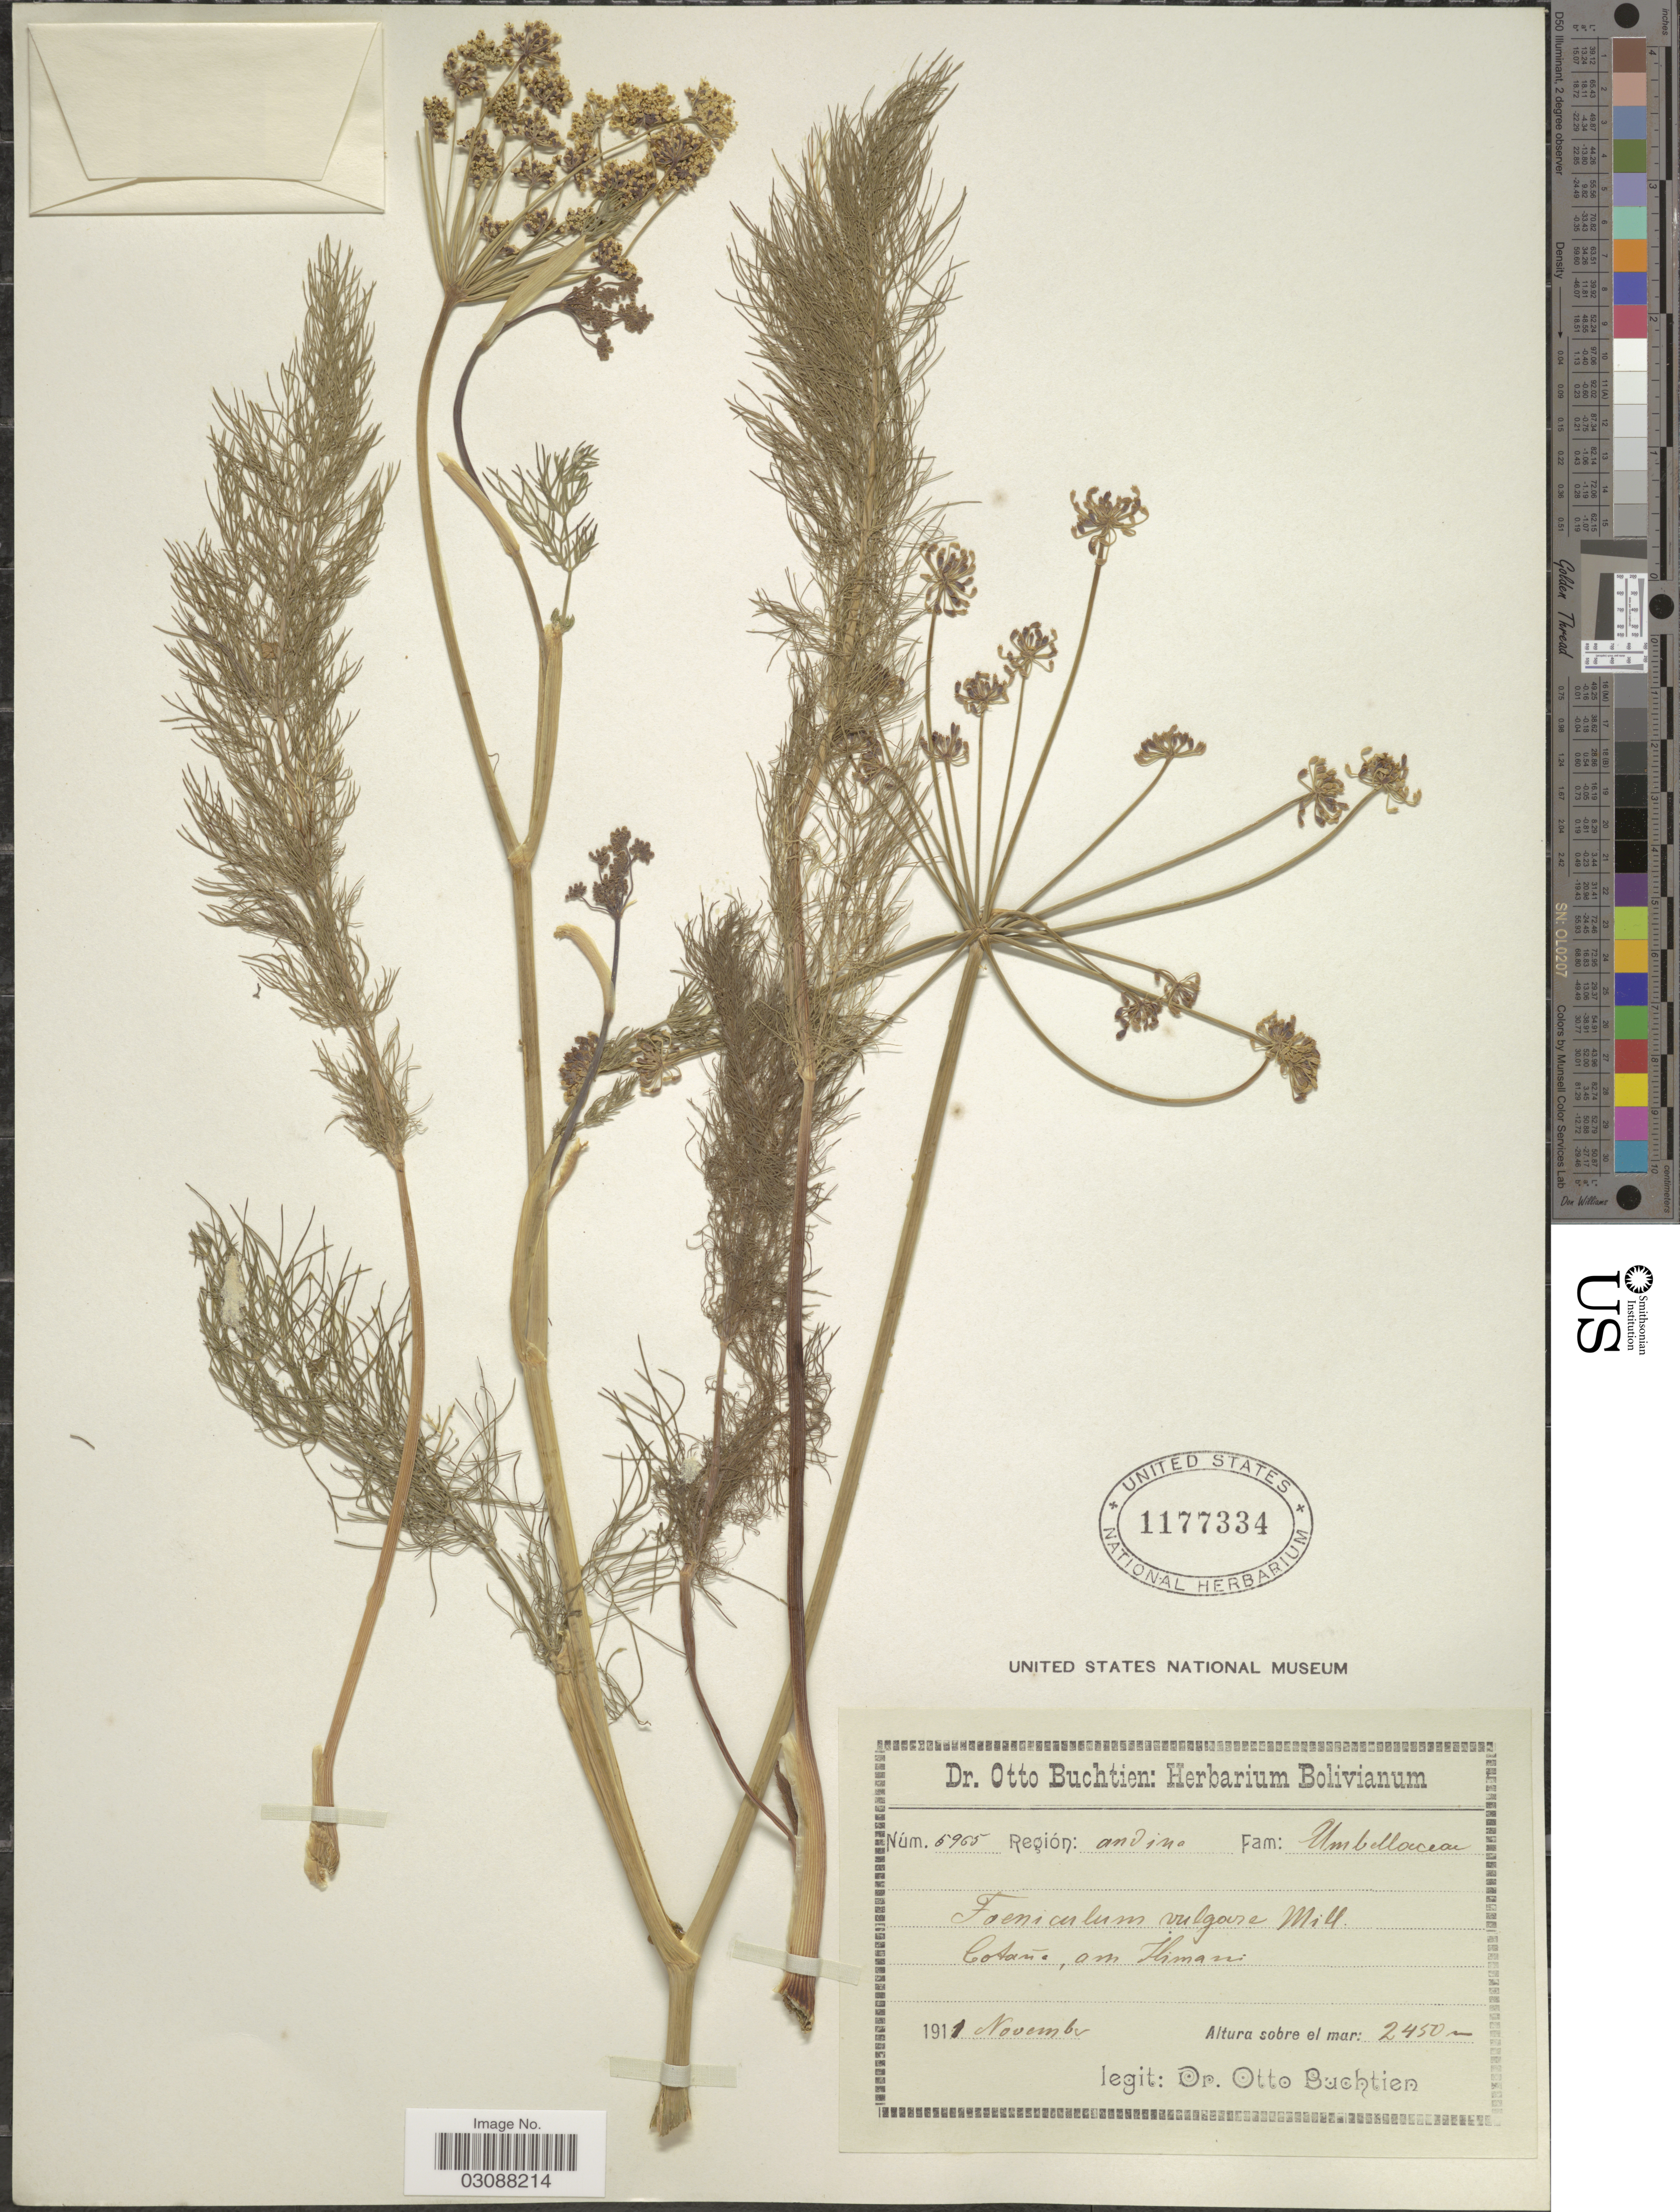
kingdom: Plantae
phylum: Tracheophyta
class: Magnoliopsida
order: Apiales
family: Apiaceae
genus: Foeniculum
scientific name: Foeniculum vulgare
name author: Mill.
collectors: O. Buchtien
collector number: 5965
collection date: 1911-11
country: Bolivia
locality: Región: Andina. Cotana, am Ilimani.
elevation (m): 2450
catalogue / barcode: US 1177334